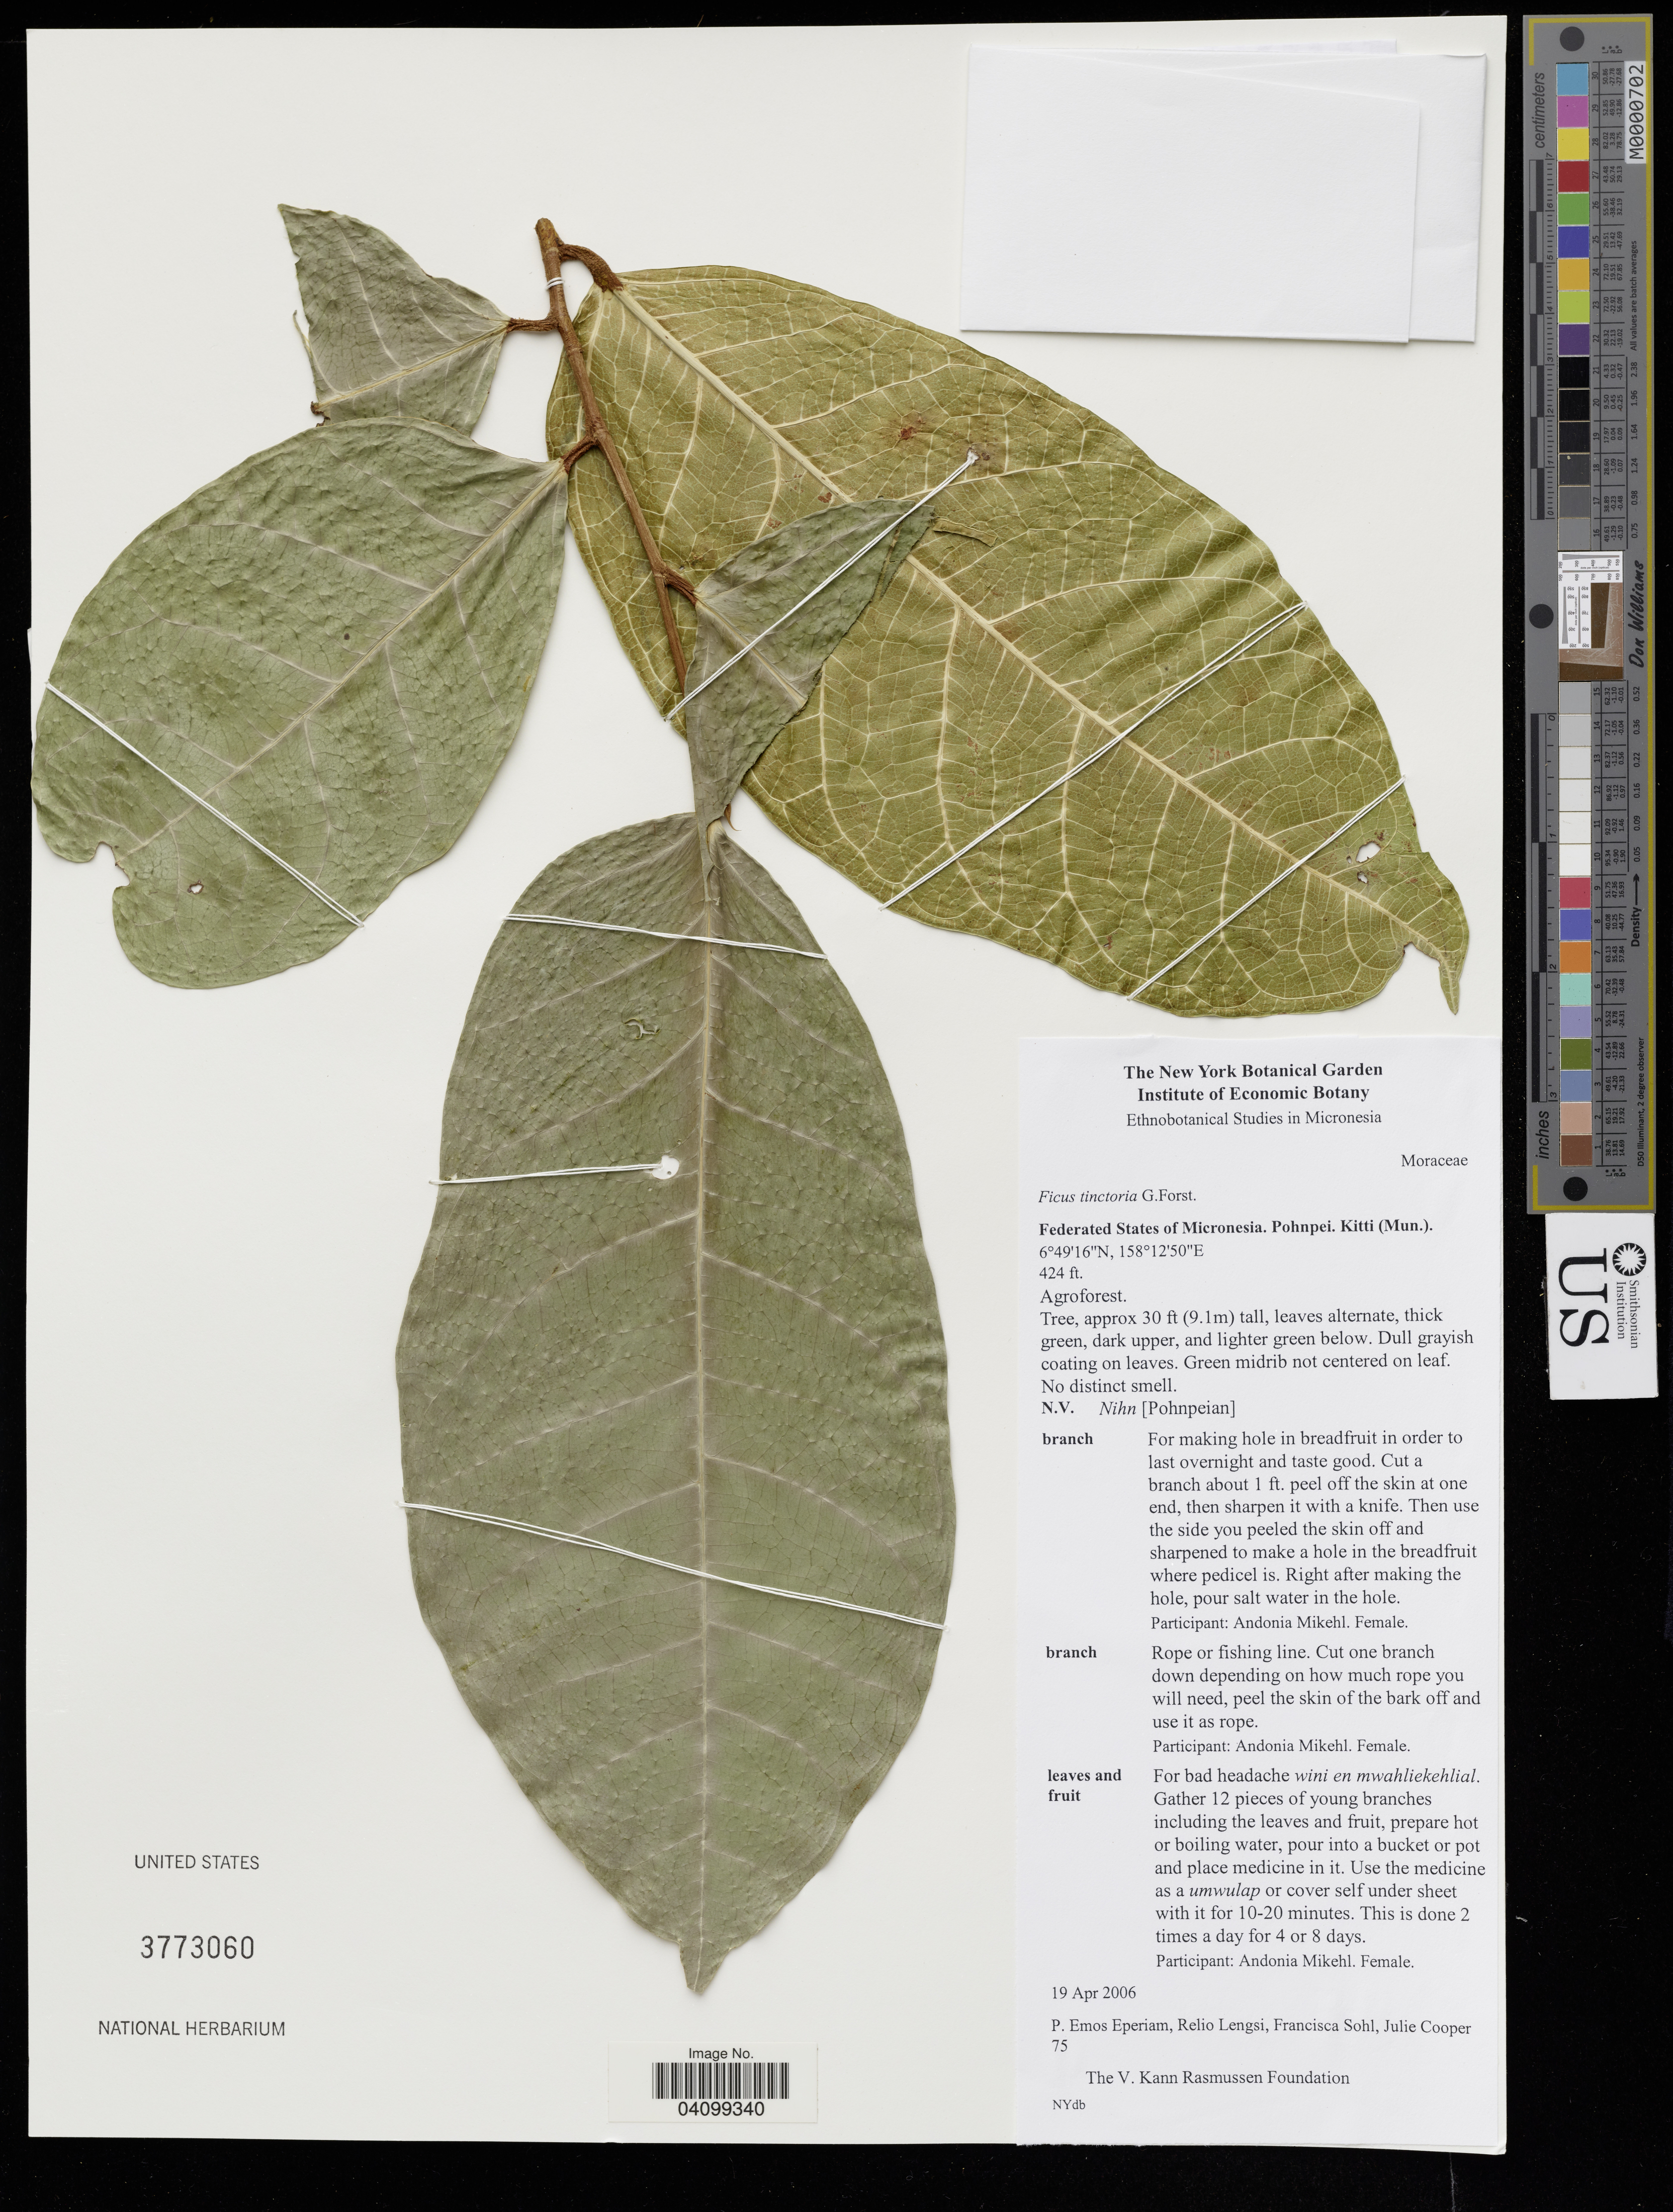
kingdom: Plantae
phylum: Tracheophyta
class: Magnoliopsida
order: Rosales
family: Moraceae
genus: Ficus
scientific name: Ficus tinctoria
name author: G. Forst.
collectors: P. Eperiam, R. Lengsi, F. Sohl & J. Cooper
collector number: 75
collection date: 2006-04-19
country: Micronesia, Federated States of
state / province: Pohnpei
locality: Kitti (Mun.).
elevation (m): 129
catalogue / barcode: US 3773060